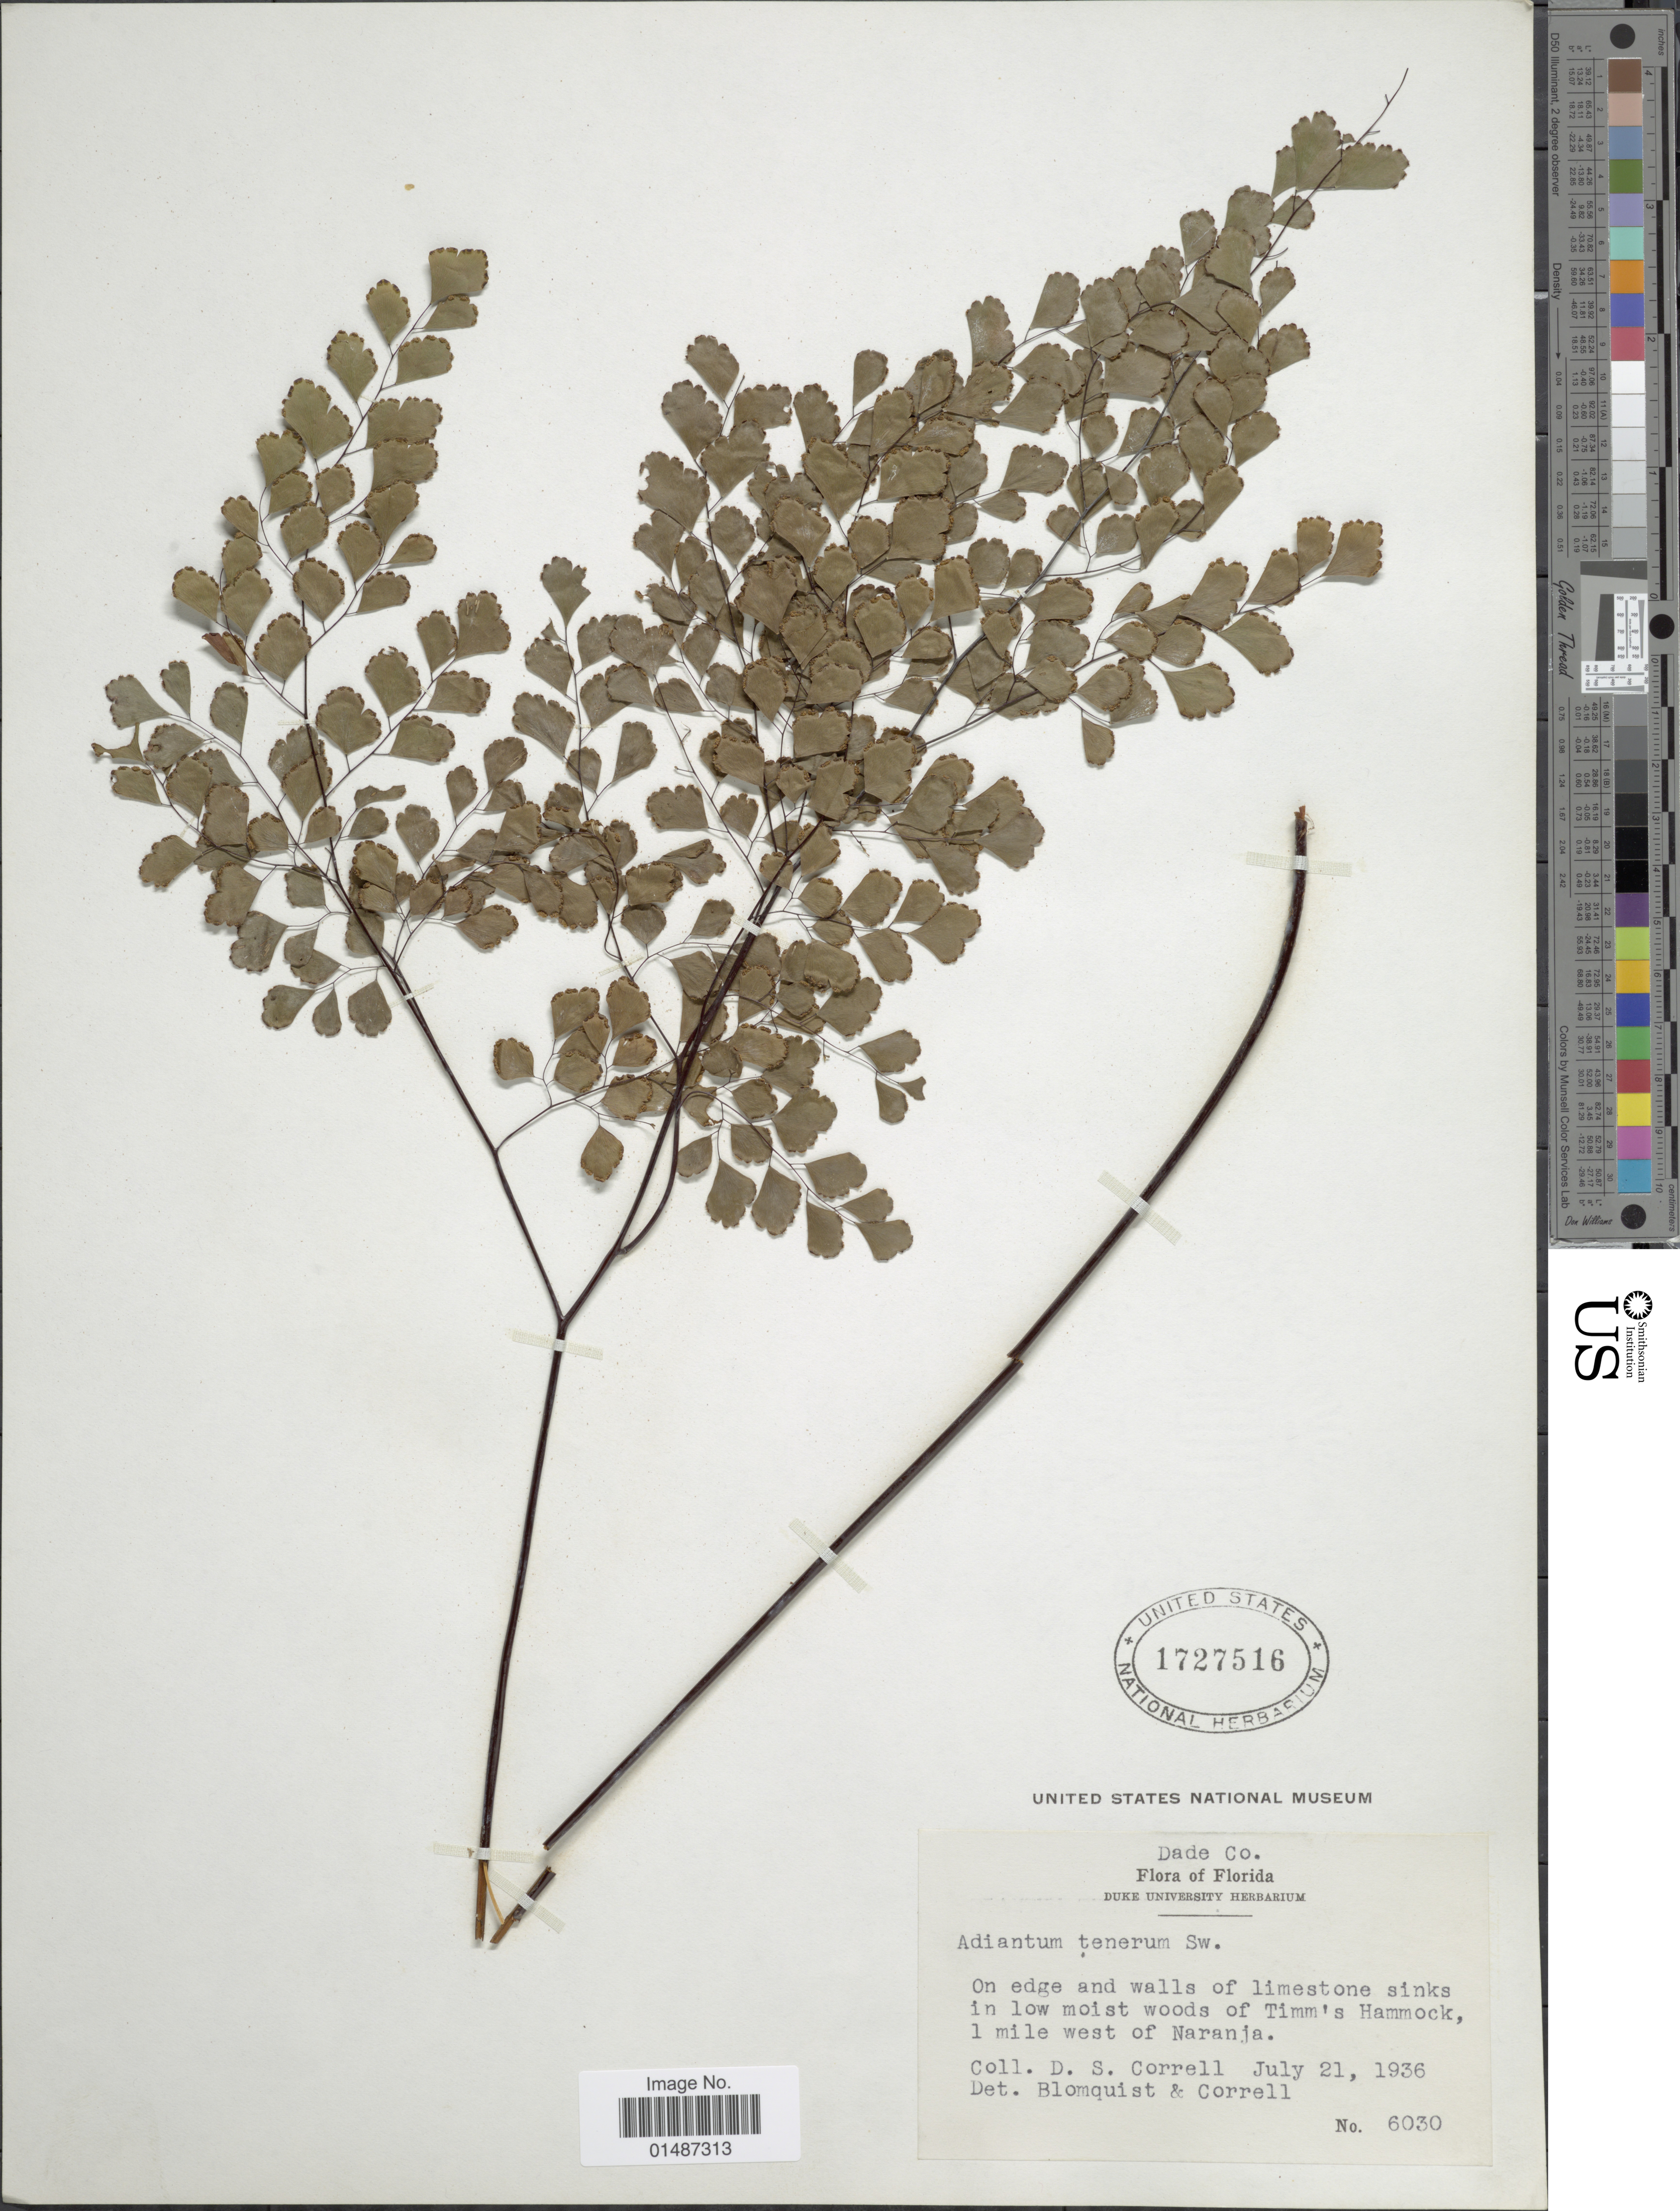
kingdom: Plantae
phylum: Tracheophyta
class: Polypodiopsida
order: Polypodiales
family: Pteridaceae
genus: Adiantum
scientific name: Adiantum tenerum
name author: Sw.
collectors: D. S. Correll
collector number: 6030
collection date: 1936-07-21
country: United States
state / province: Florida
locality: Dade Co. On edge and walls of limestone sinks in low moist woods of Timm's Hammock, 1 mile west of Naranja.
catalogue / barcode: US 1727516